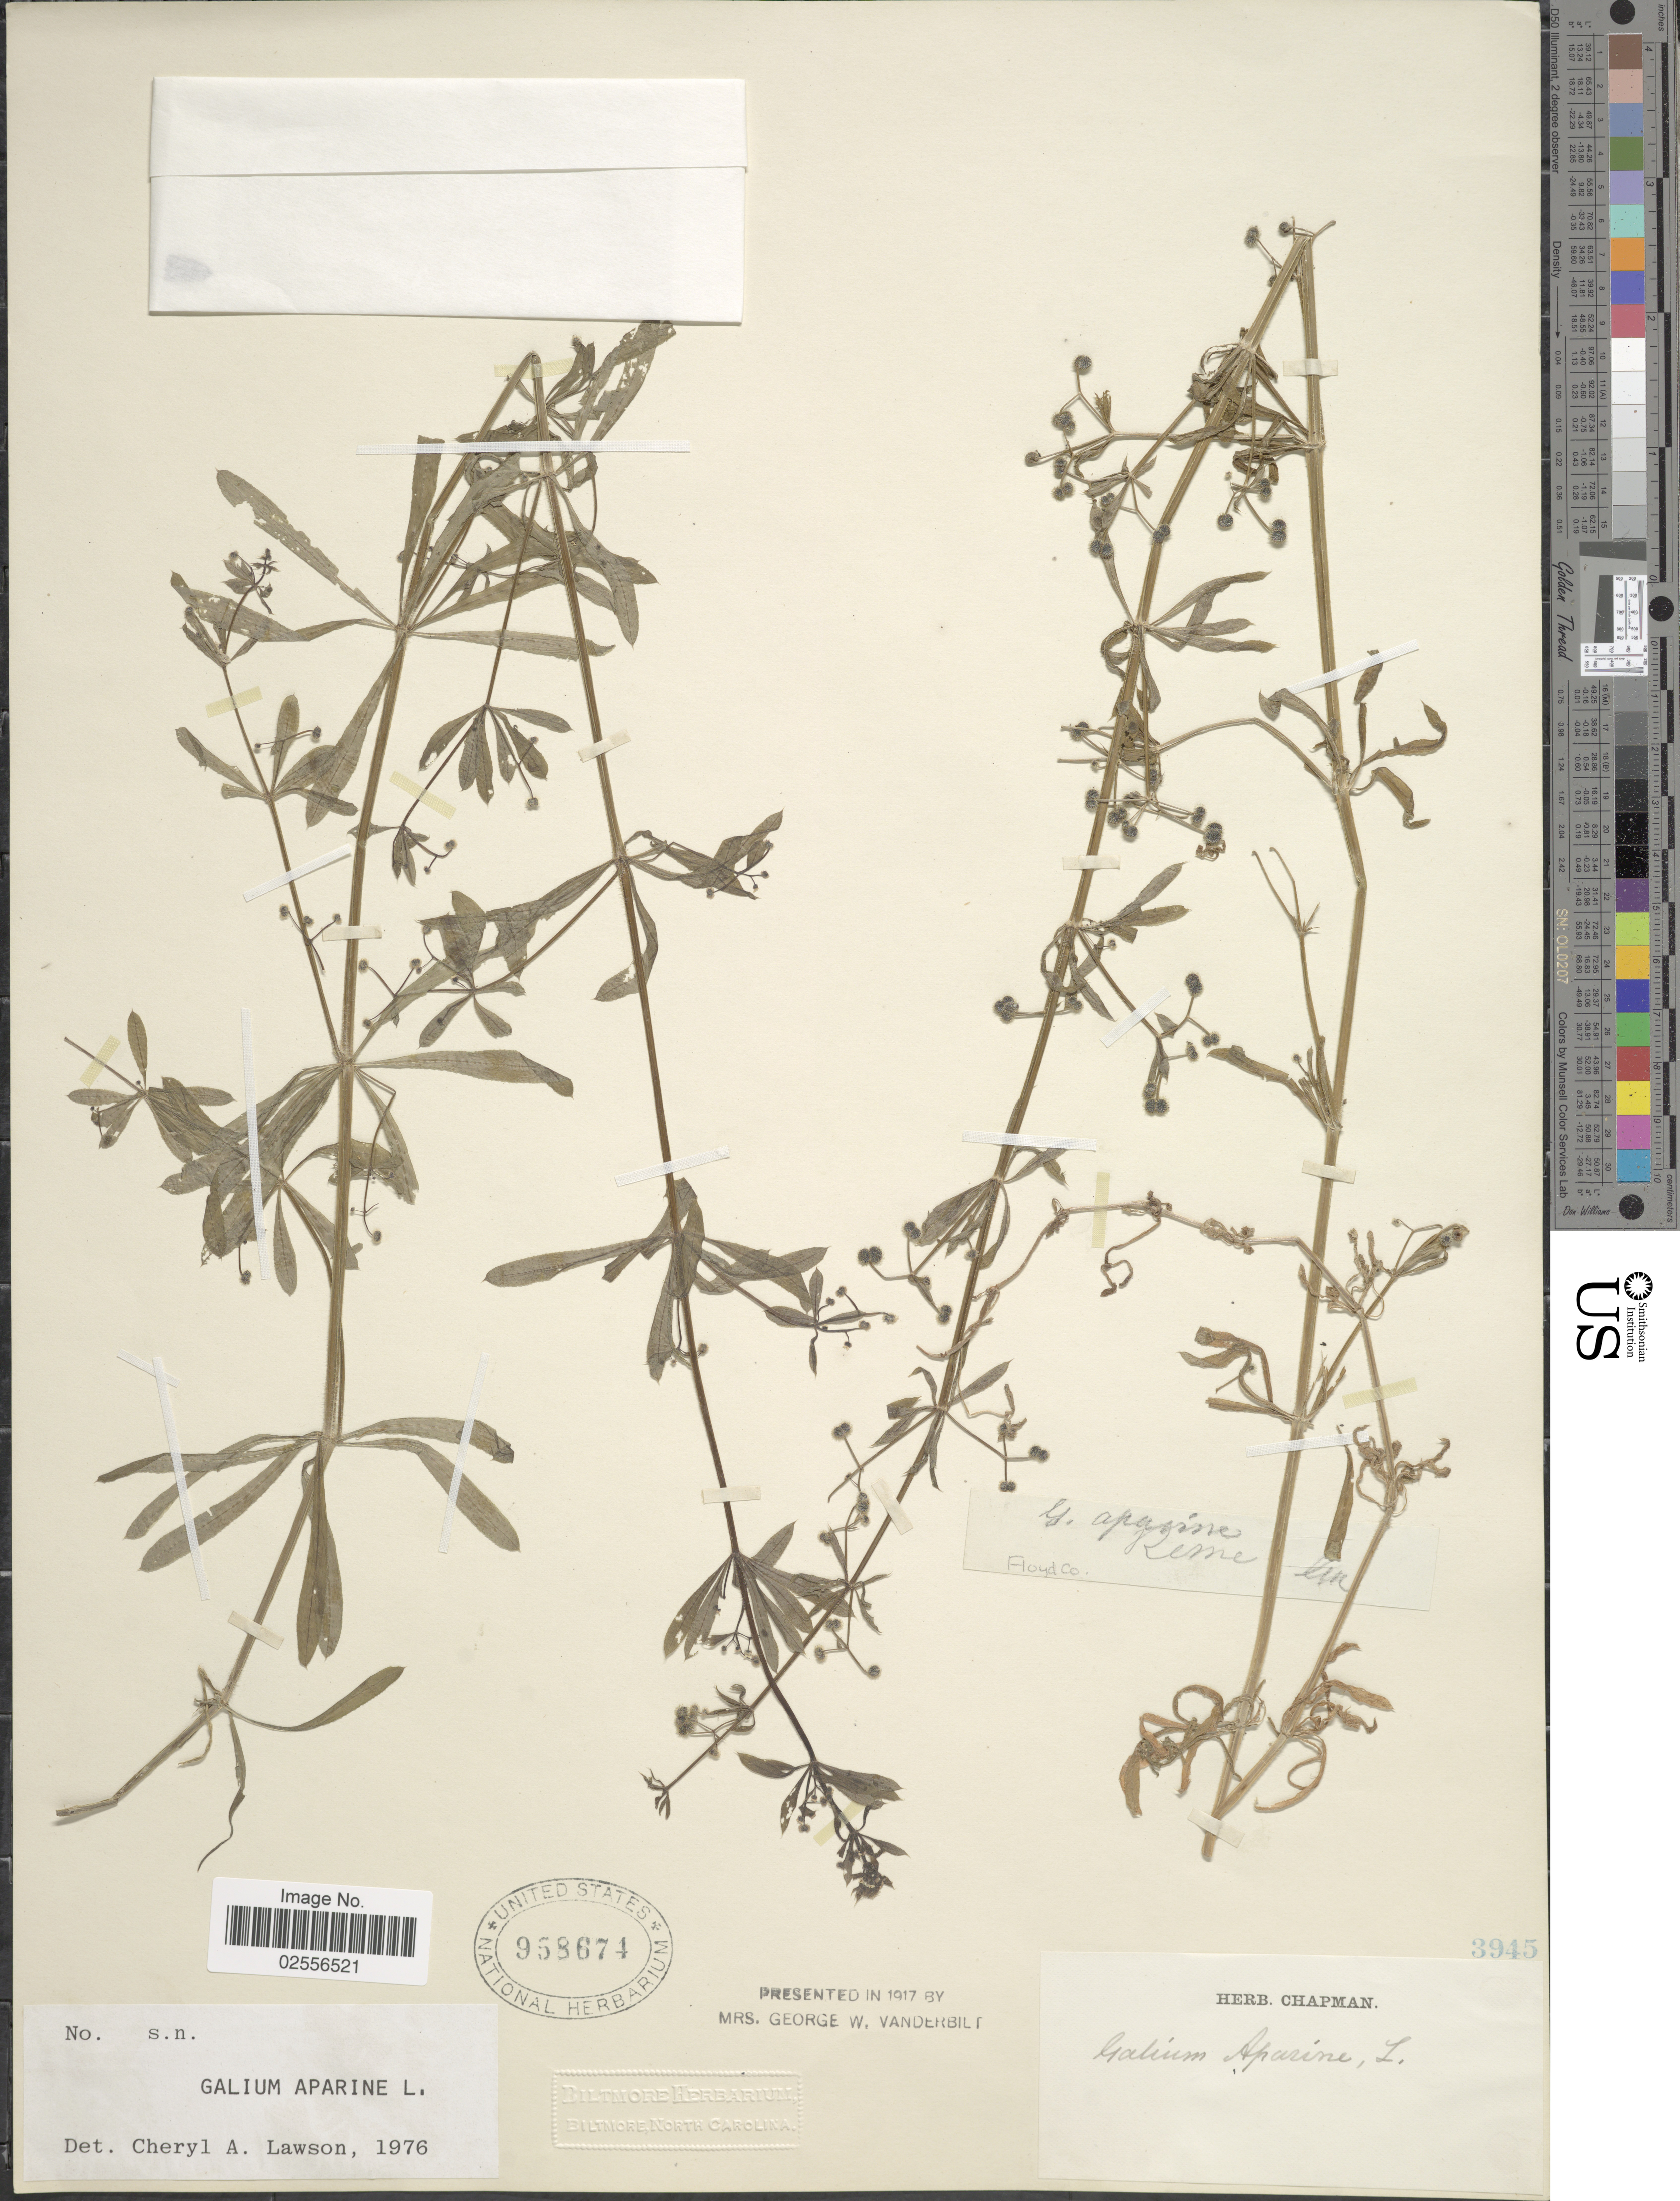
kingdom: Plantae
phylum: Tracheophyta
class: Magnoliopsida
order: Gentianales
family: Rubiaceae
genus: Galium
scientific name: Galium aparine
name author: L.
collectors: ex herb. Chapman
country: United States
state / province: Georgia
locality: Floyd Co.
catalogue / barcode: US 958674